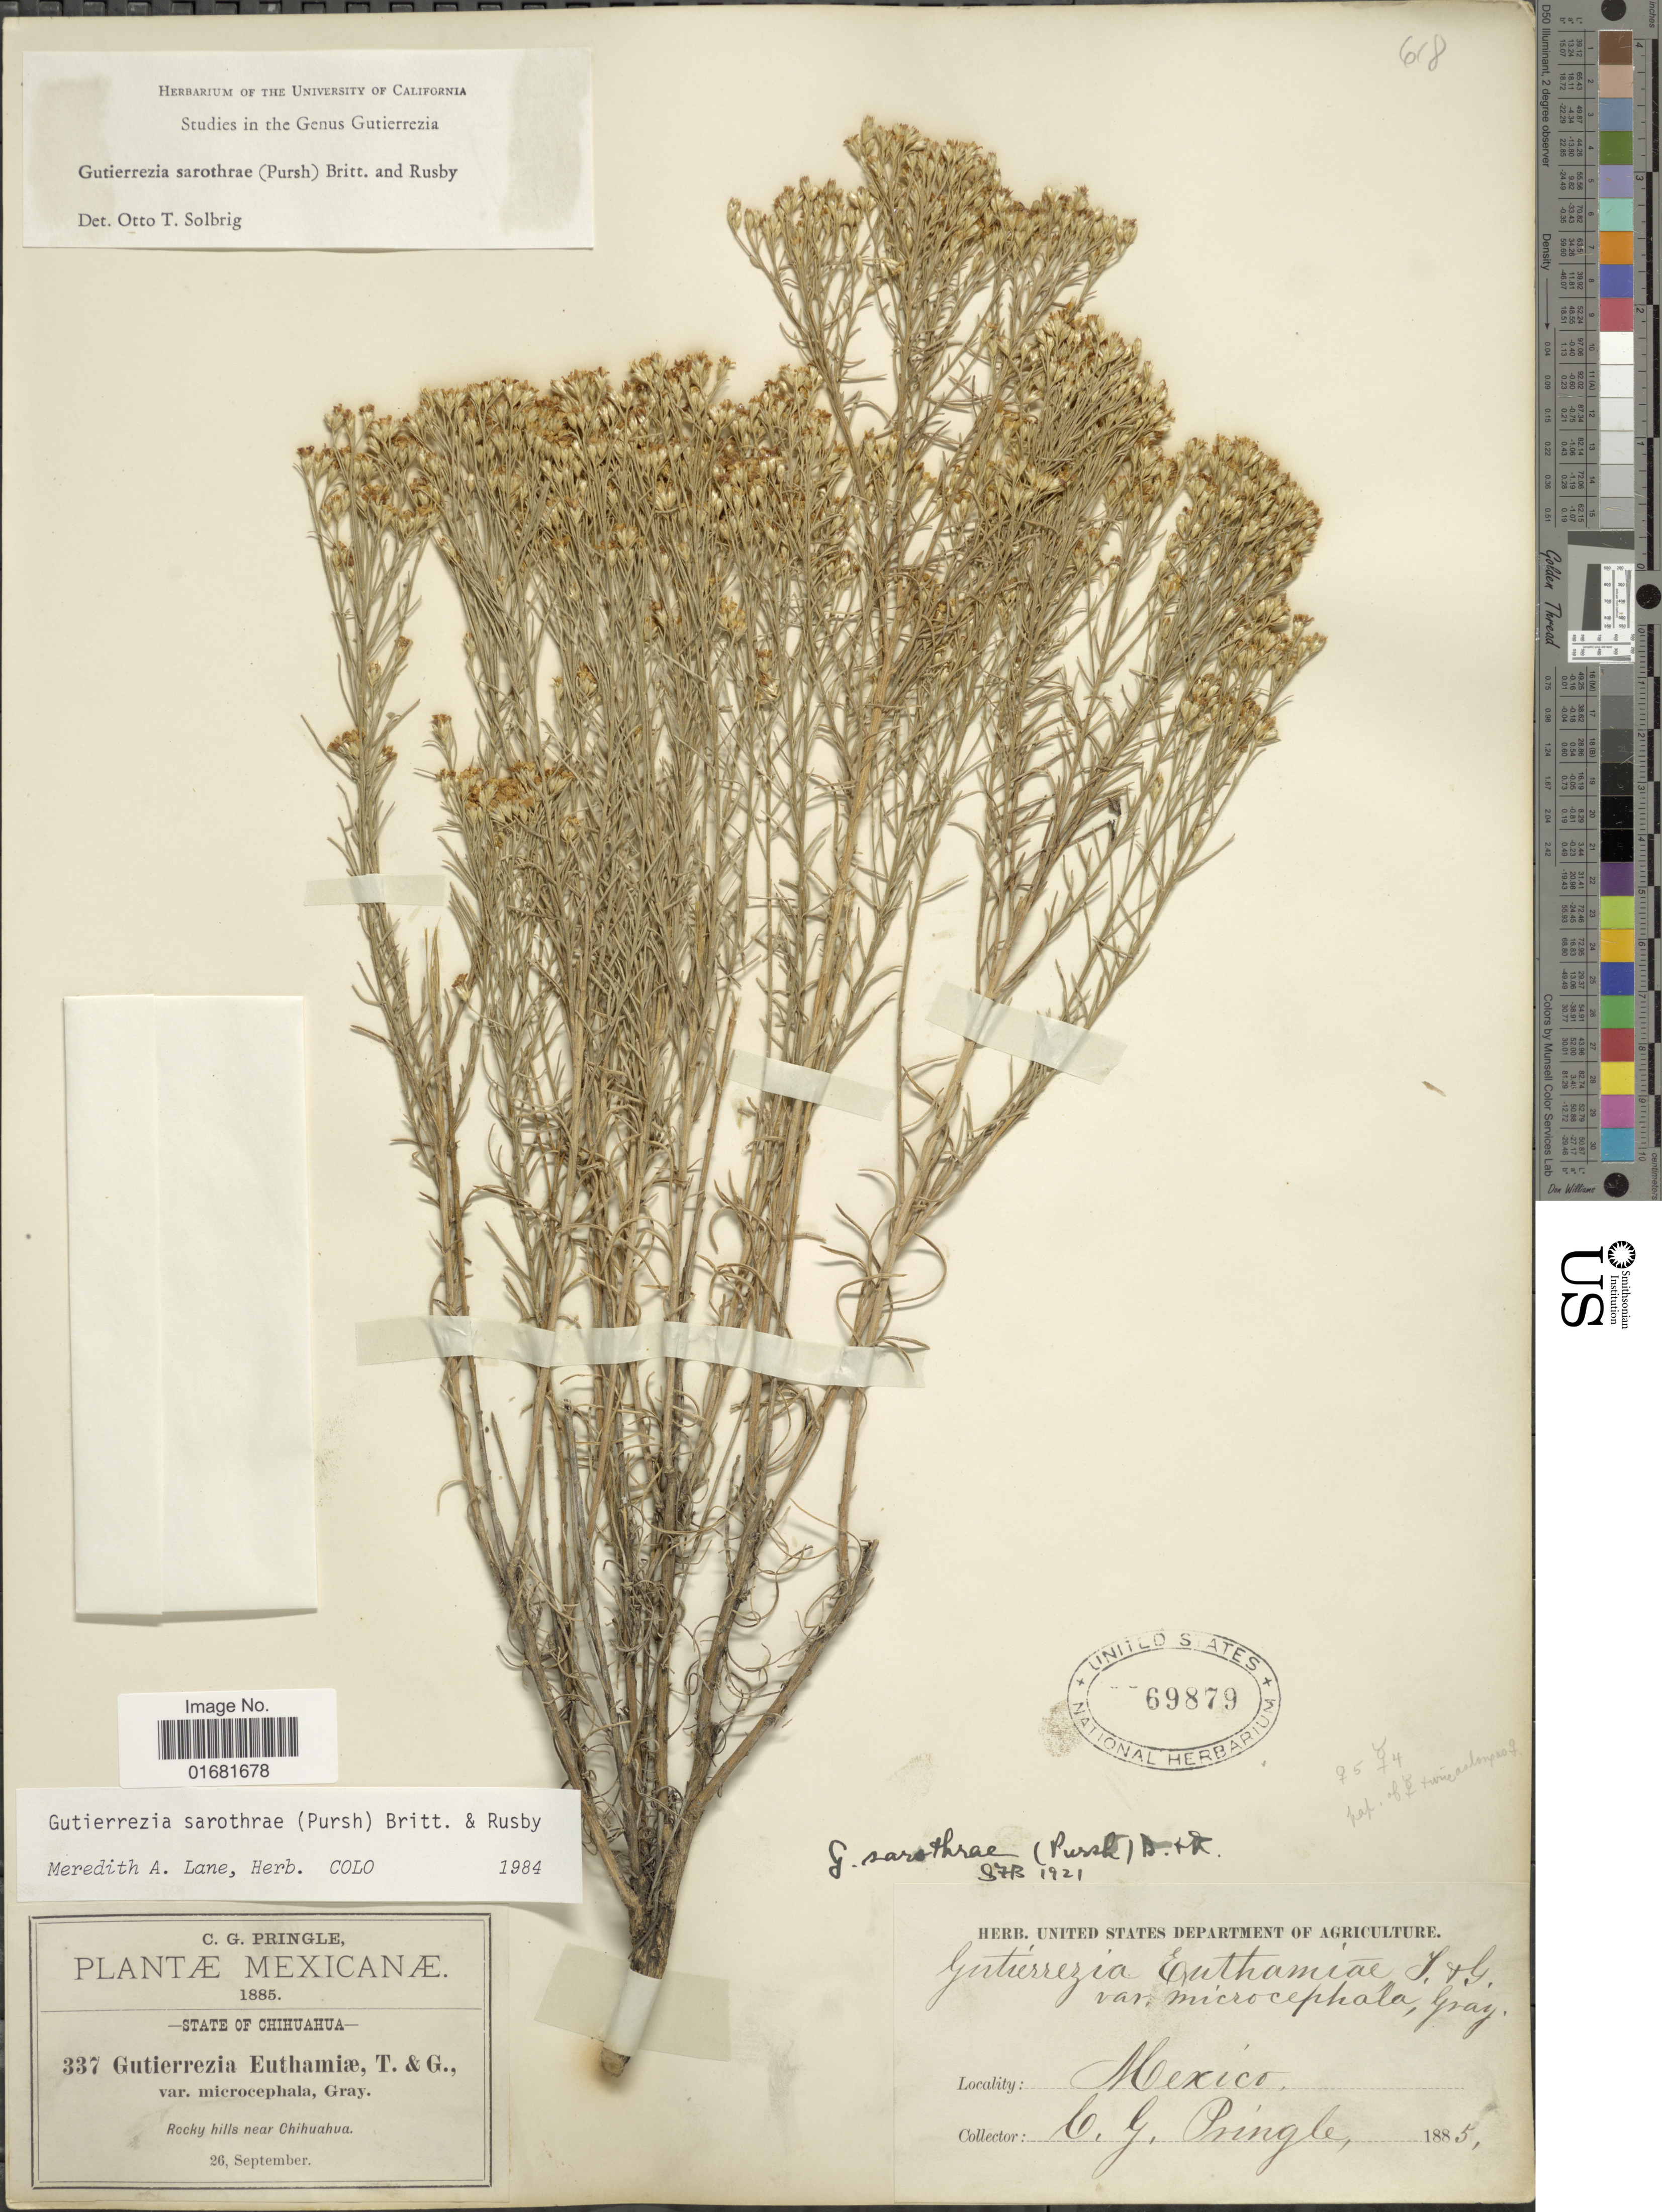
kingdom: Plantae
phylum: Tracheophyta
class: Magnoliopsida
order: Asterales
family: Asteraceae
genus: Gutierrezia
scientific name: Gutierrezia sarothrae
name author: (Pursh) Britton & Rusby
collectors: C. G. Pringle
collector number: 337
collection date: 1885-09-26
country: Mexico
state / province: Chihuahua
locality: Rocky hills near Chihuahua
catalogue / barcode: US 69879